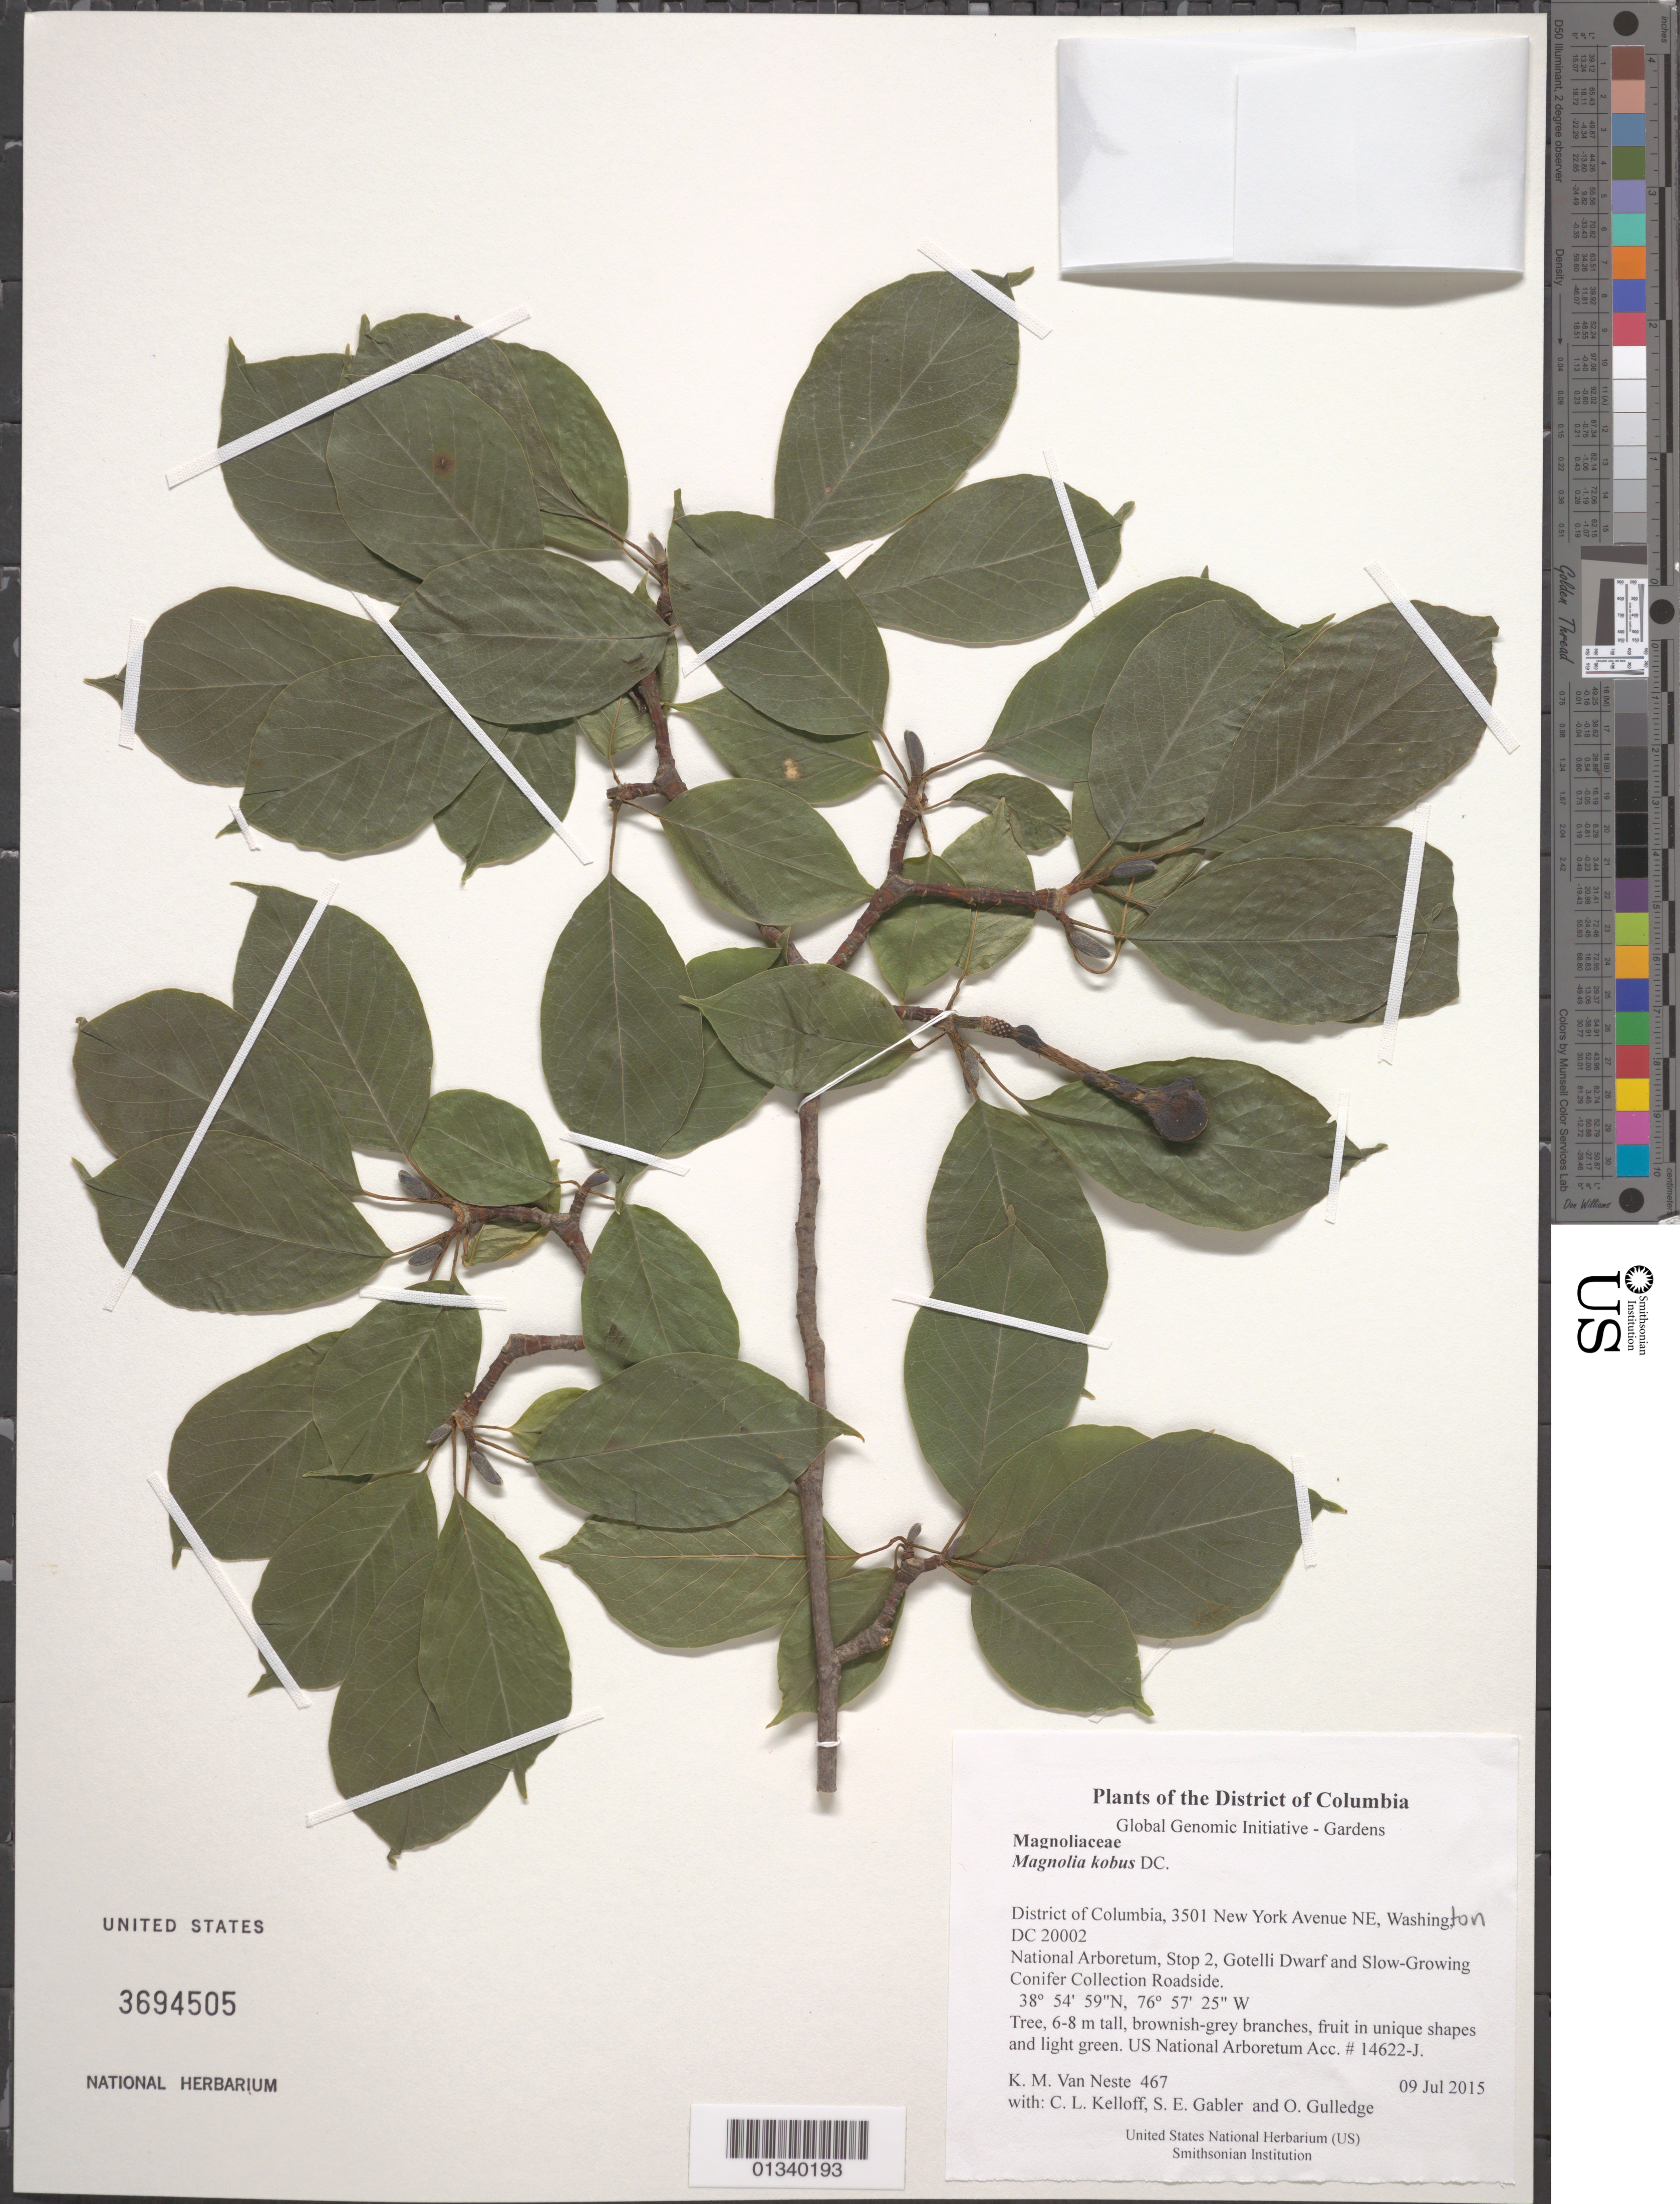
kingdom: Plantae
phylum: Tracheophyta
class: Magnoliopsida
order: Magnoliales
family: Magnoliaceae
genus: Magnolia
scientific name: Magnolia kobus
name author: DC.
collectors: K. M. Van Neste, C. L. Kelloff, S. E. Gabler & O. Gulledge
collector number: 467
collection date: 2015-07-09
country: United States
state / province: District of Columbia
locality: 3501 New York Avenue NE, Washing, DC 20002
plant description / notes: Magnolia kobus NATIONAL ARBORETUM PROVENANCE INFO: USNA ACCESSION: 14622 RECEIVED: Magnolia kobusseed4/7/1960 PROVENANCE CODE: U FULL PROVENANCE: uncertain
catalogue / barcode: US 3694505